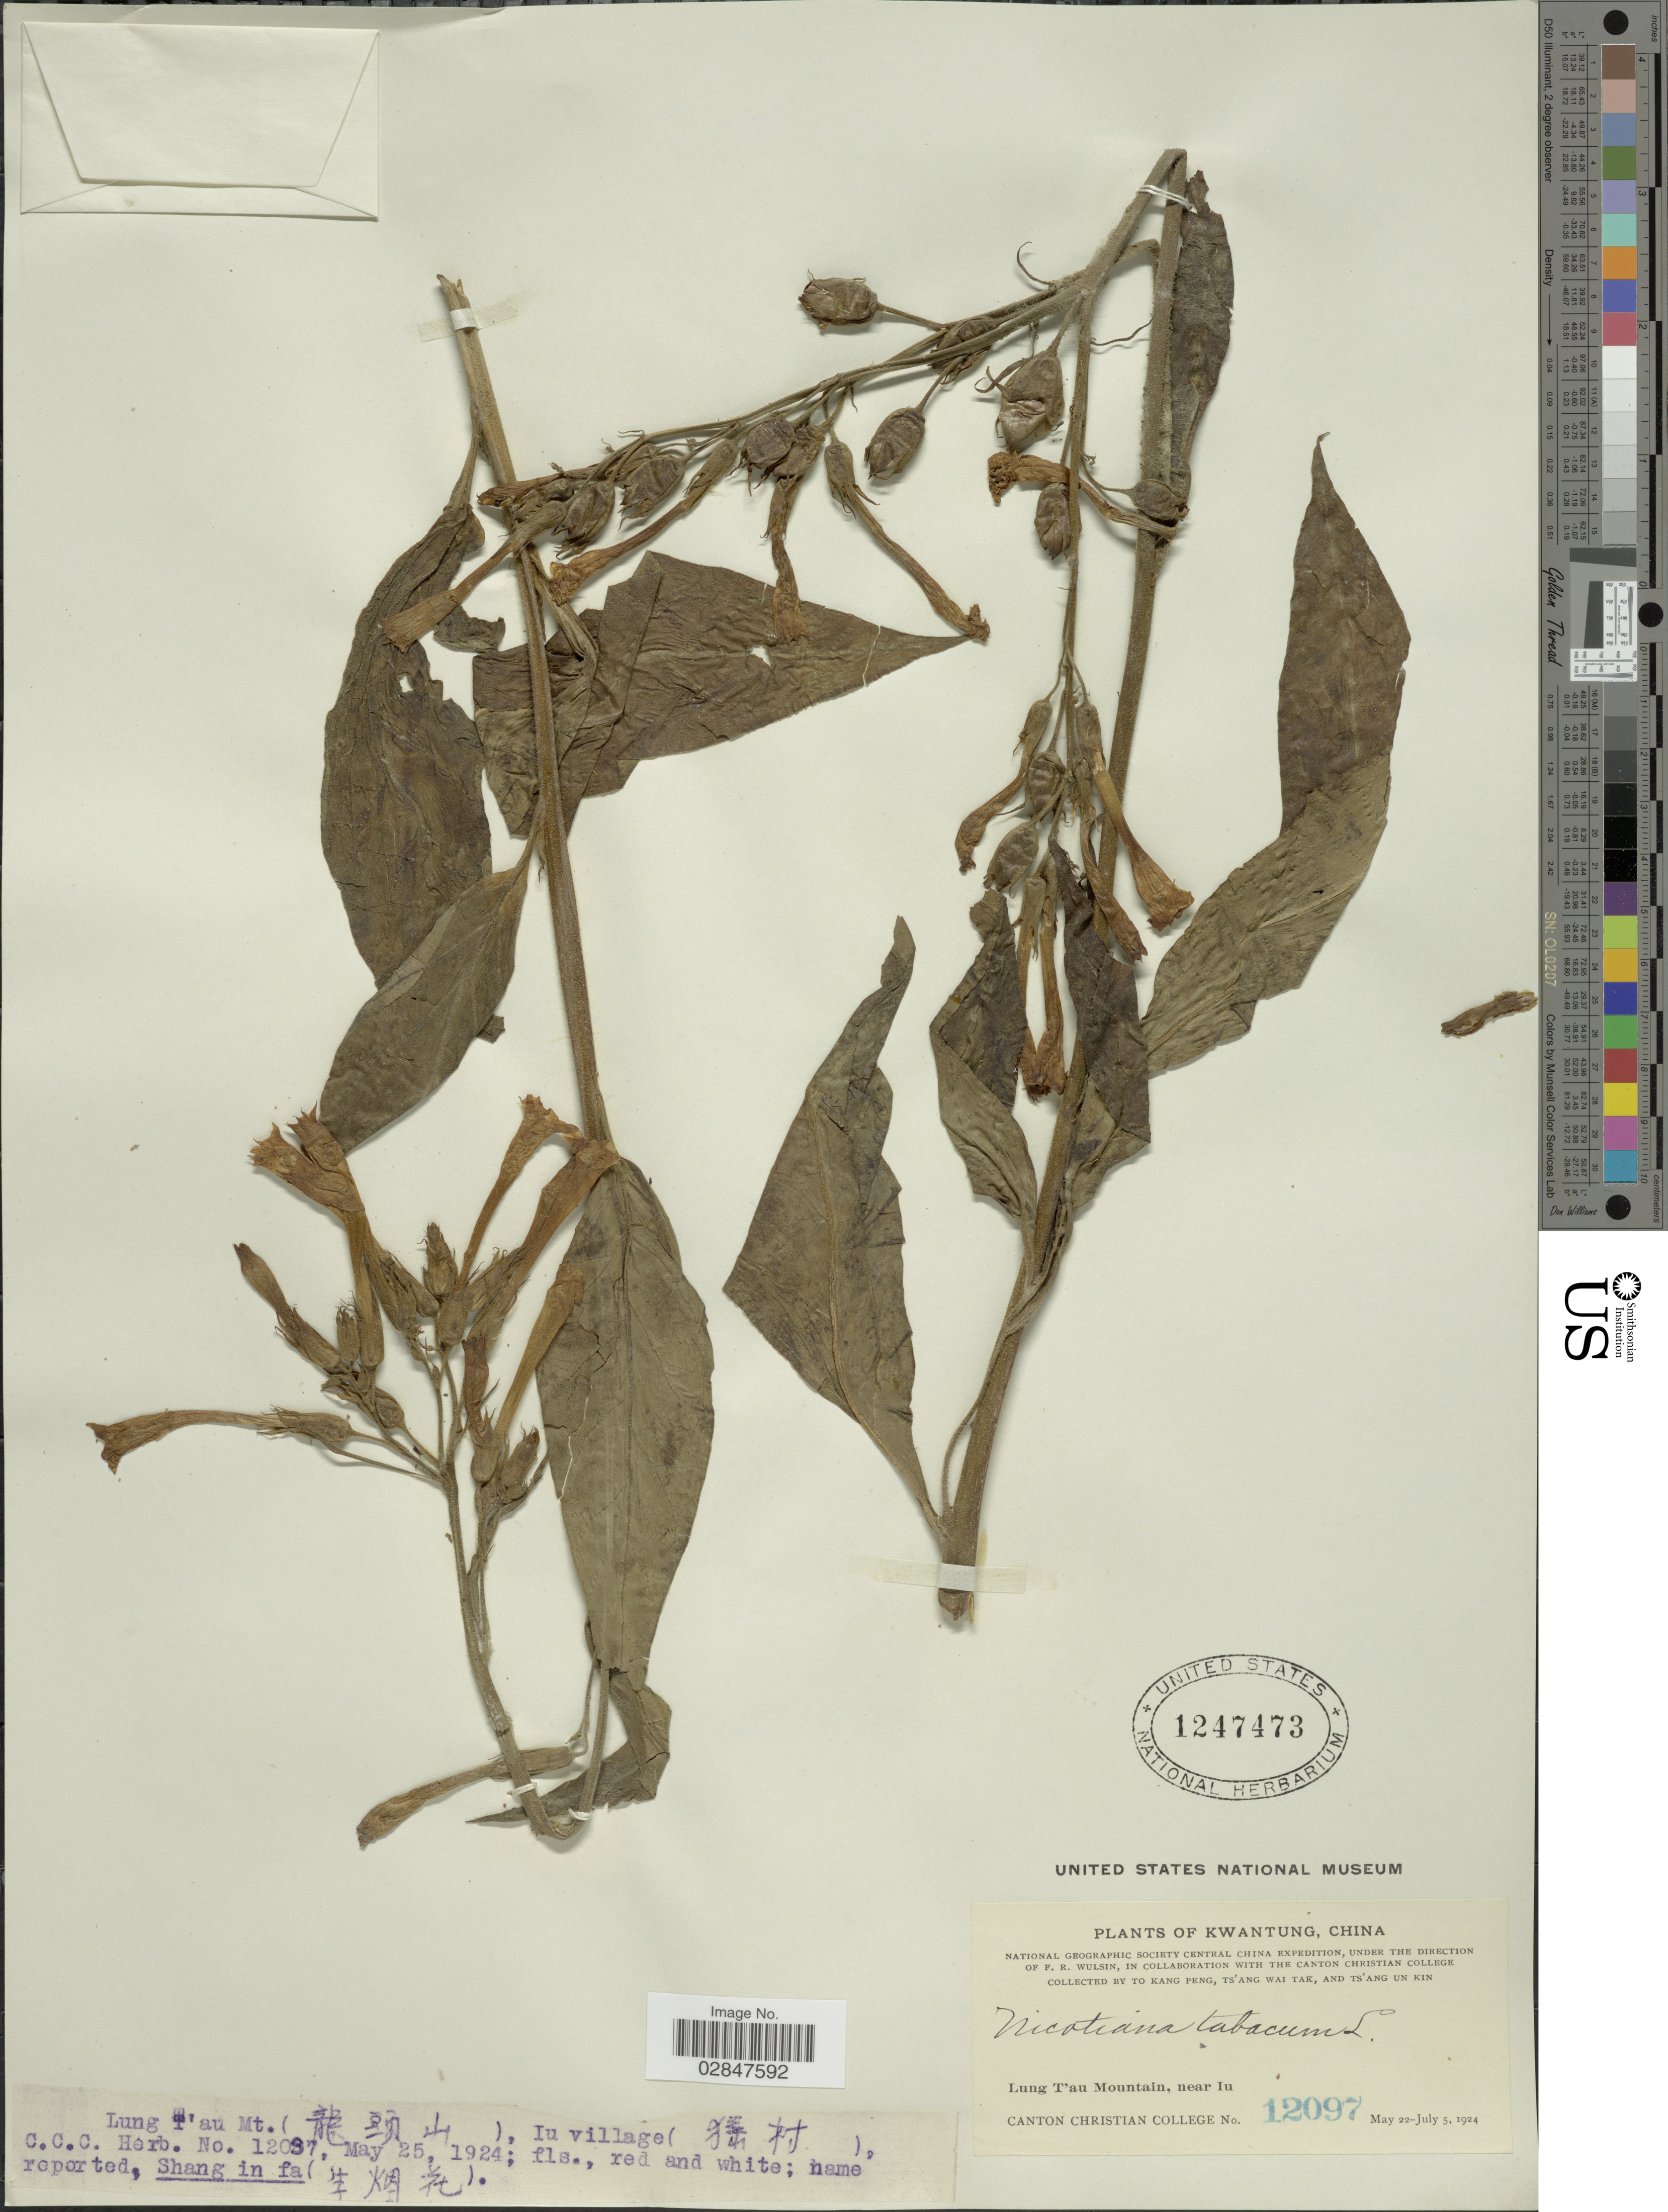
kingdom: Plantae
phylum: Tracheophyta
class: Magnoliopsida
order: Solanales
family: Solanaceae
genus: Nicotiana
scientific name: Nicotiana tabacum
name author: L.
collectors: To Kang P'eng, W. T. Tsang & Ts' Ang Un Kin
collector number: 12097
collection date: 1924-05-25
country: China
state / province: Guangdong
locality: Kwantung. Lung Tau Mountain, near In. Iu village.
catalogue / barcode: US 1247473